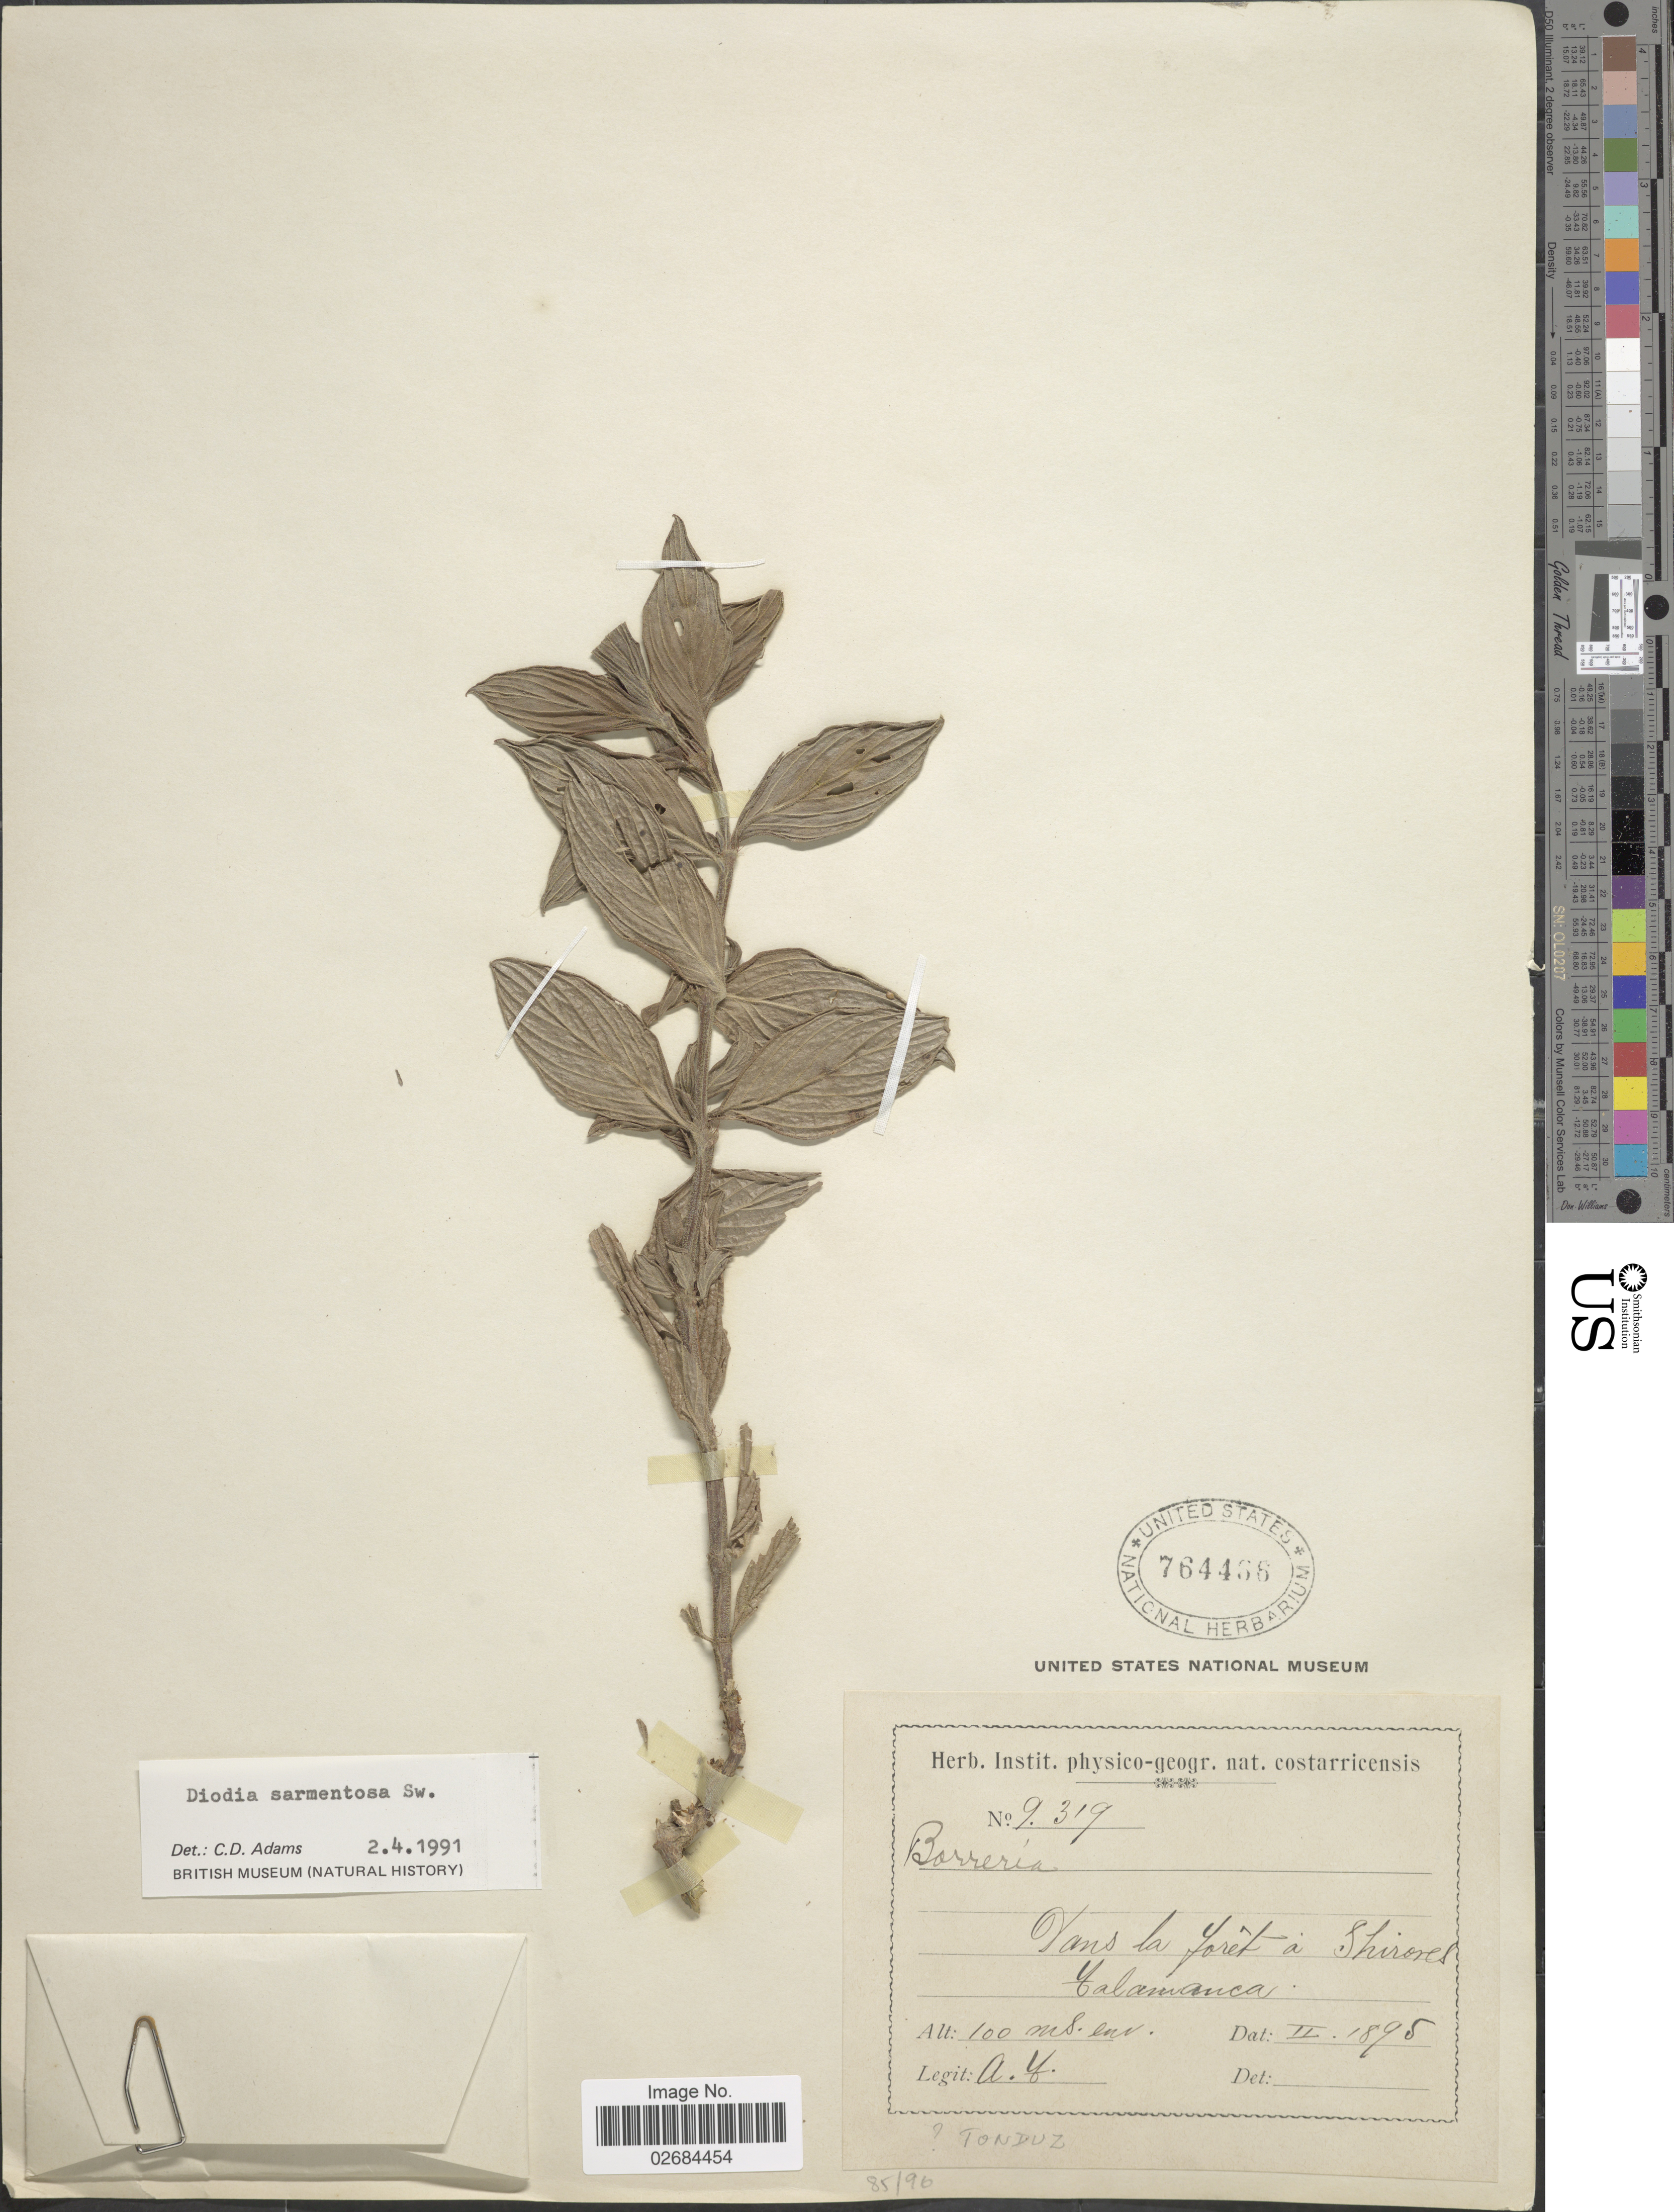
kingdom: Plantae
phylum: Tracheophyta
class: Magnoliopsida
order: Gentianales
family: Rubiaceae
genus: Diodia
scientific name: Diodia sarmentosa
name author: Sw.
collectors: A. Tonduz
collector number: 9319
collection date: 1895-02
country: Costa Rica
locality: Vans la forêt a Shirores, Talamanca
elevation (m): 100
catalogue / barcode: US 764466